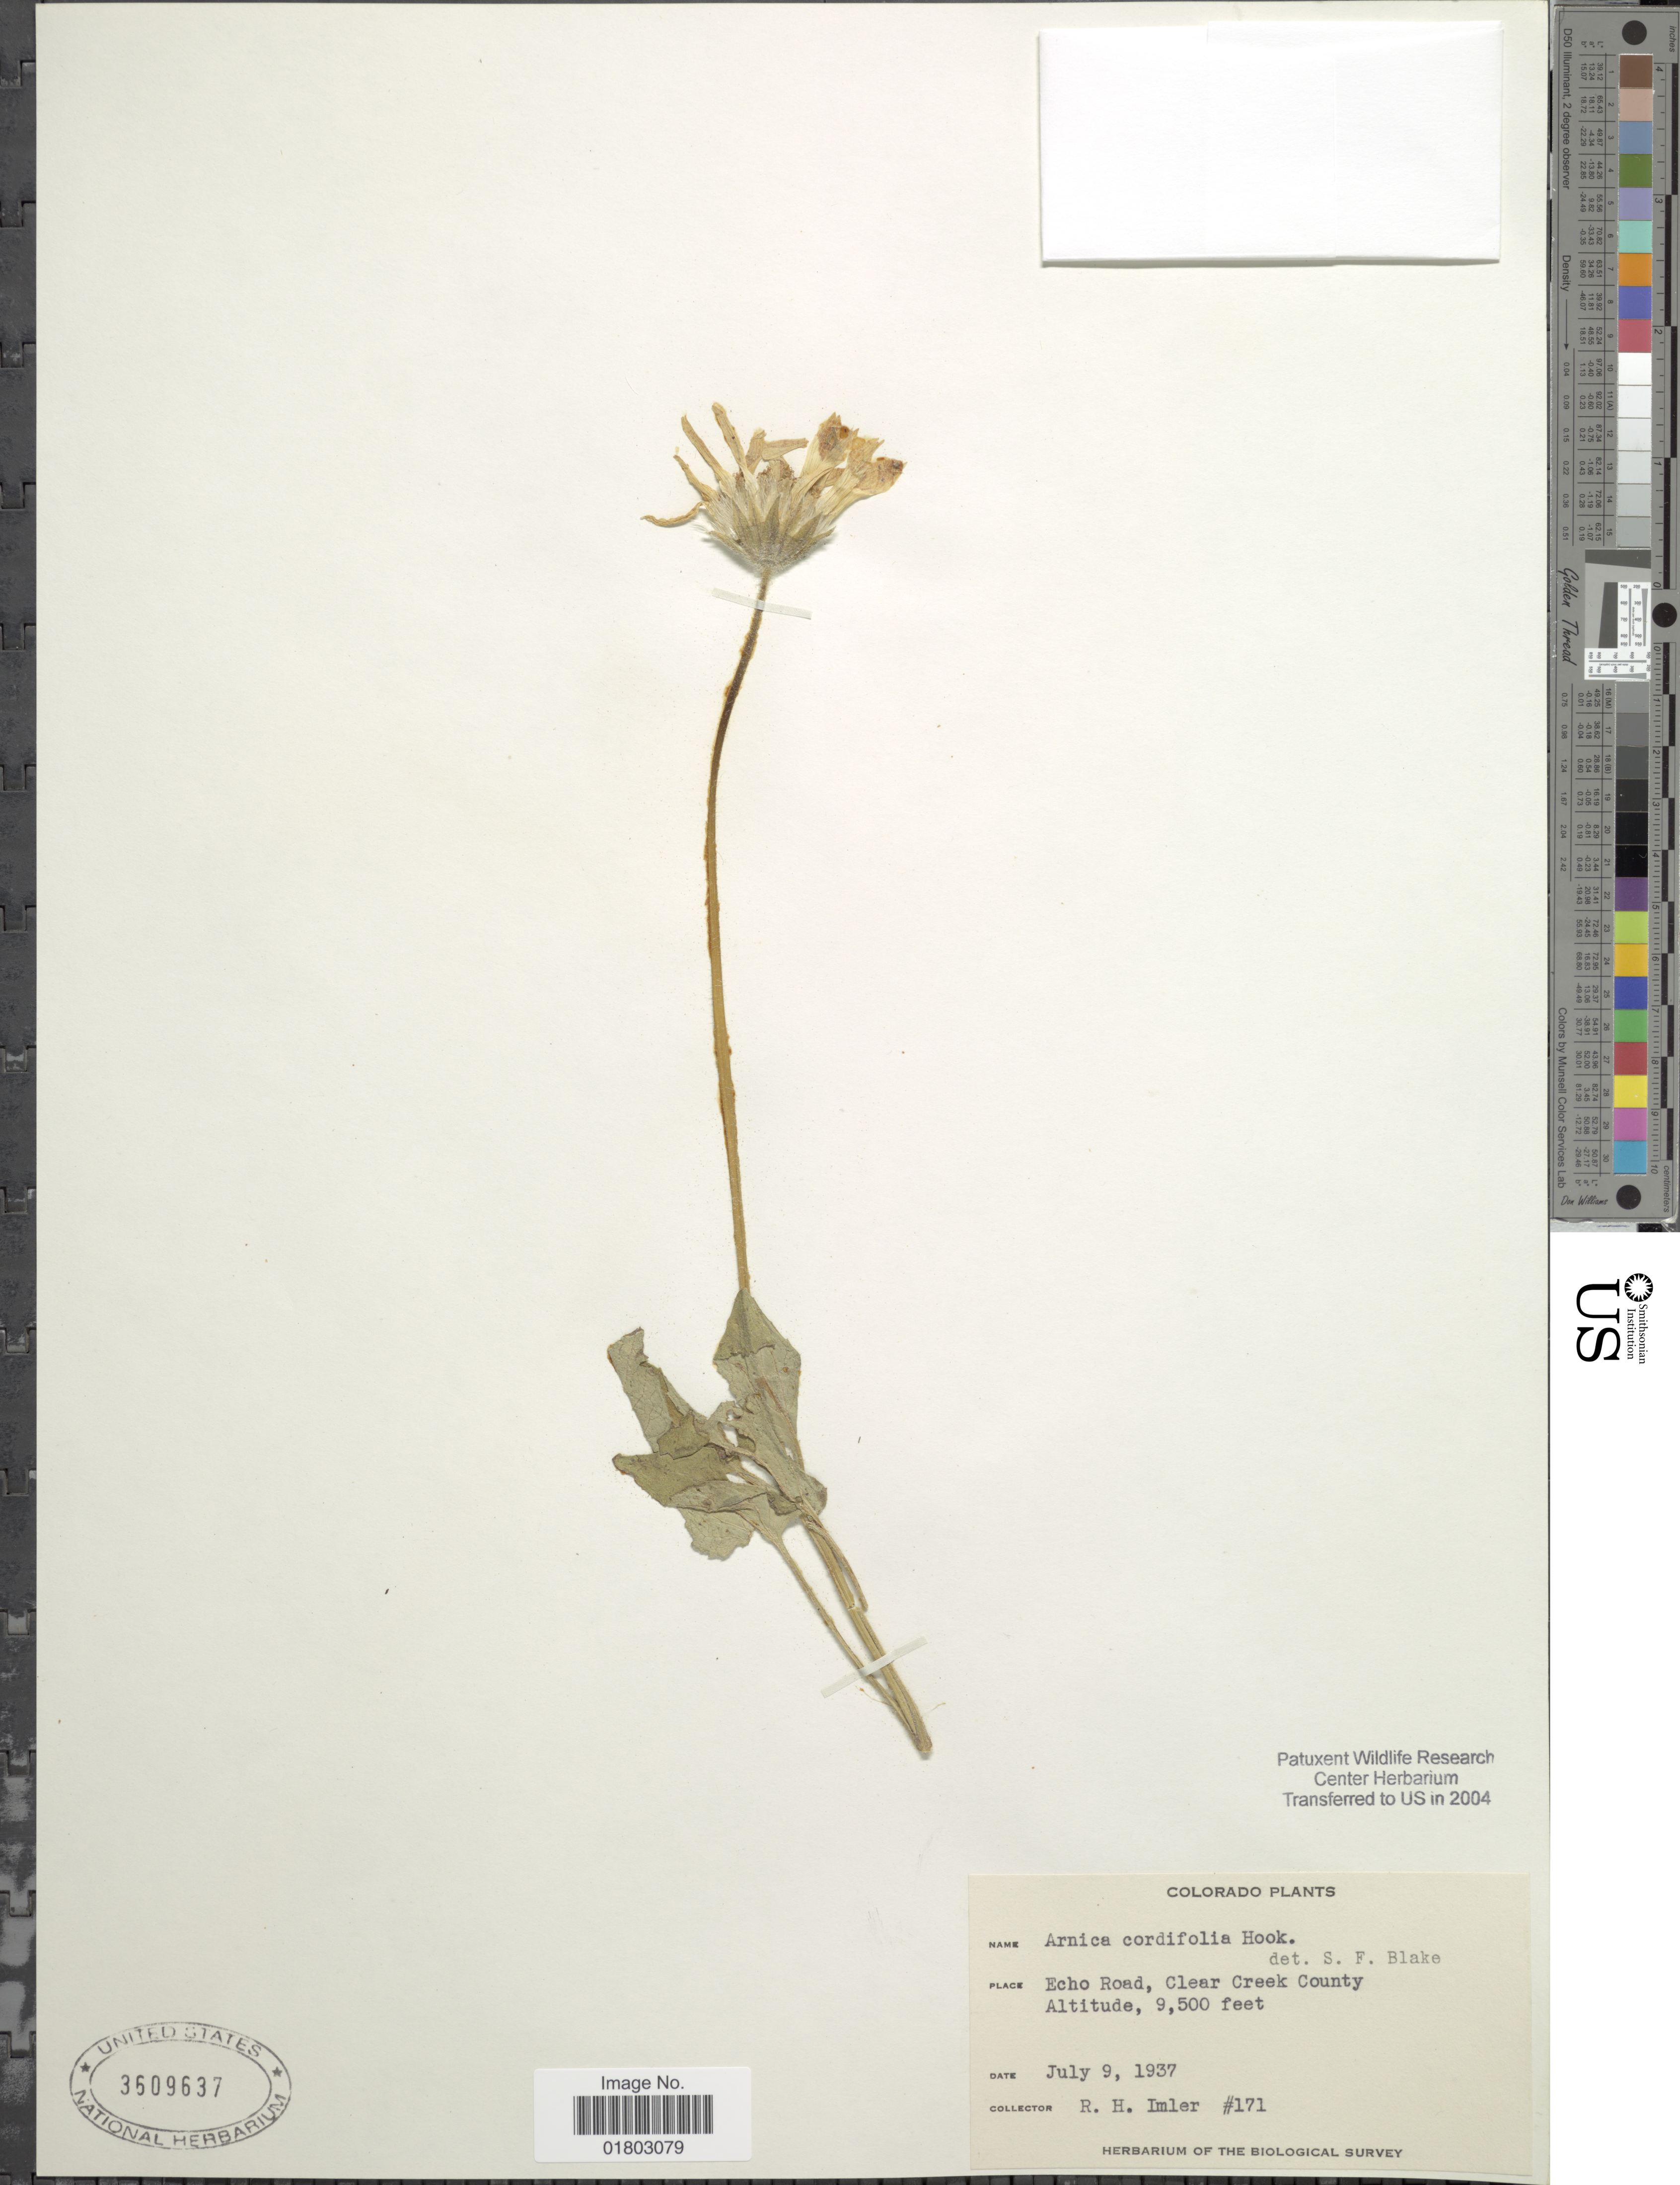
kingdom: Plantae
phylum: Tracheophyta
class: Magnoliopsida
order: Asterales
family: Asteraceae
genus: Arnica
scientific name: Arnica cordifolia subsp. genuina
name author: Maguire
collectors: R. Imler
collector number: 171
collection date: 1937-07-09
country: United States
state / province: Colorado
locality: Echo Road, Clear Creek County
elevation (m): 2896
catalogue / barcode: US 3609637